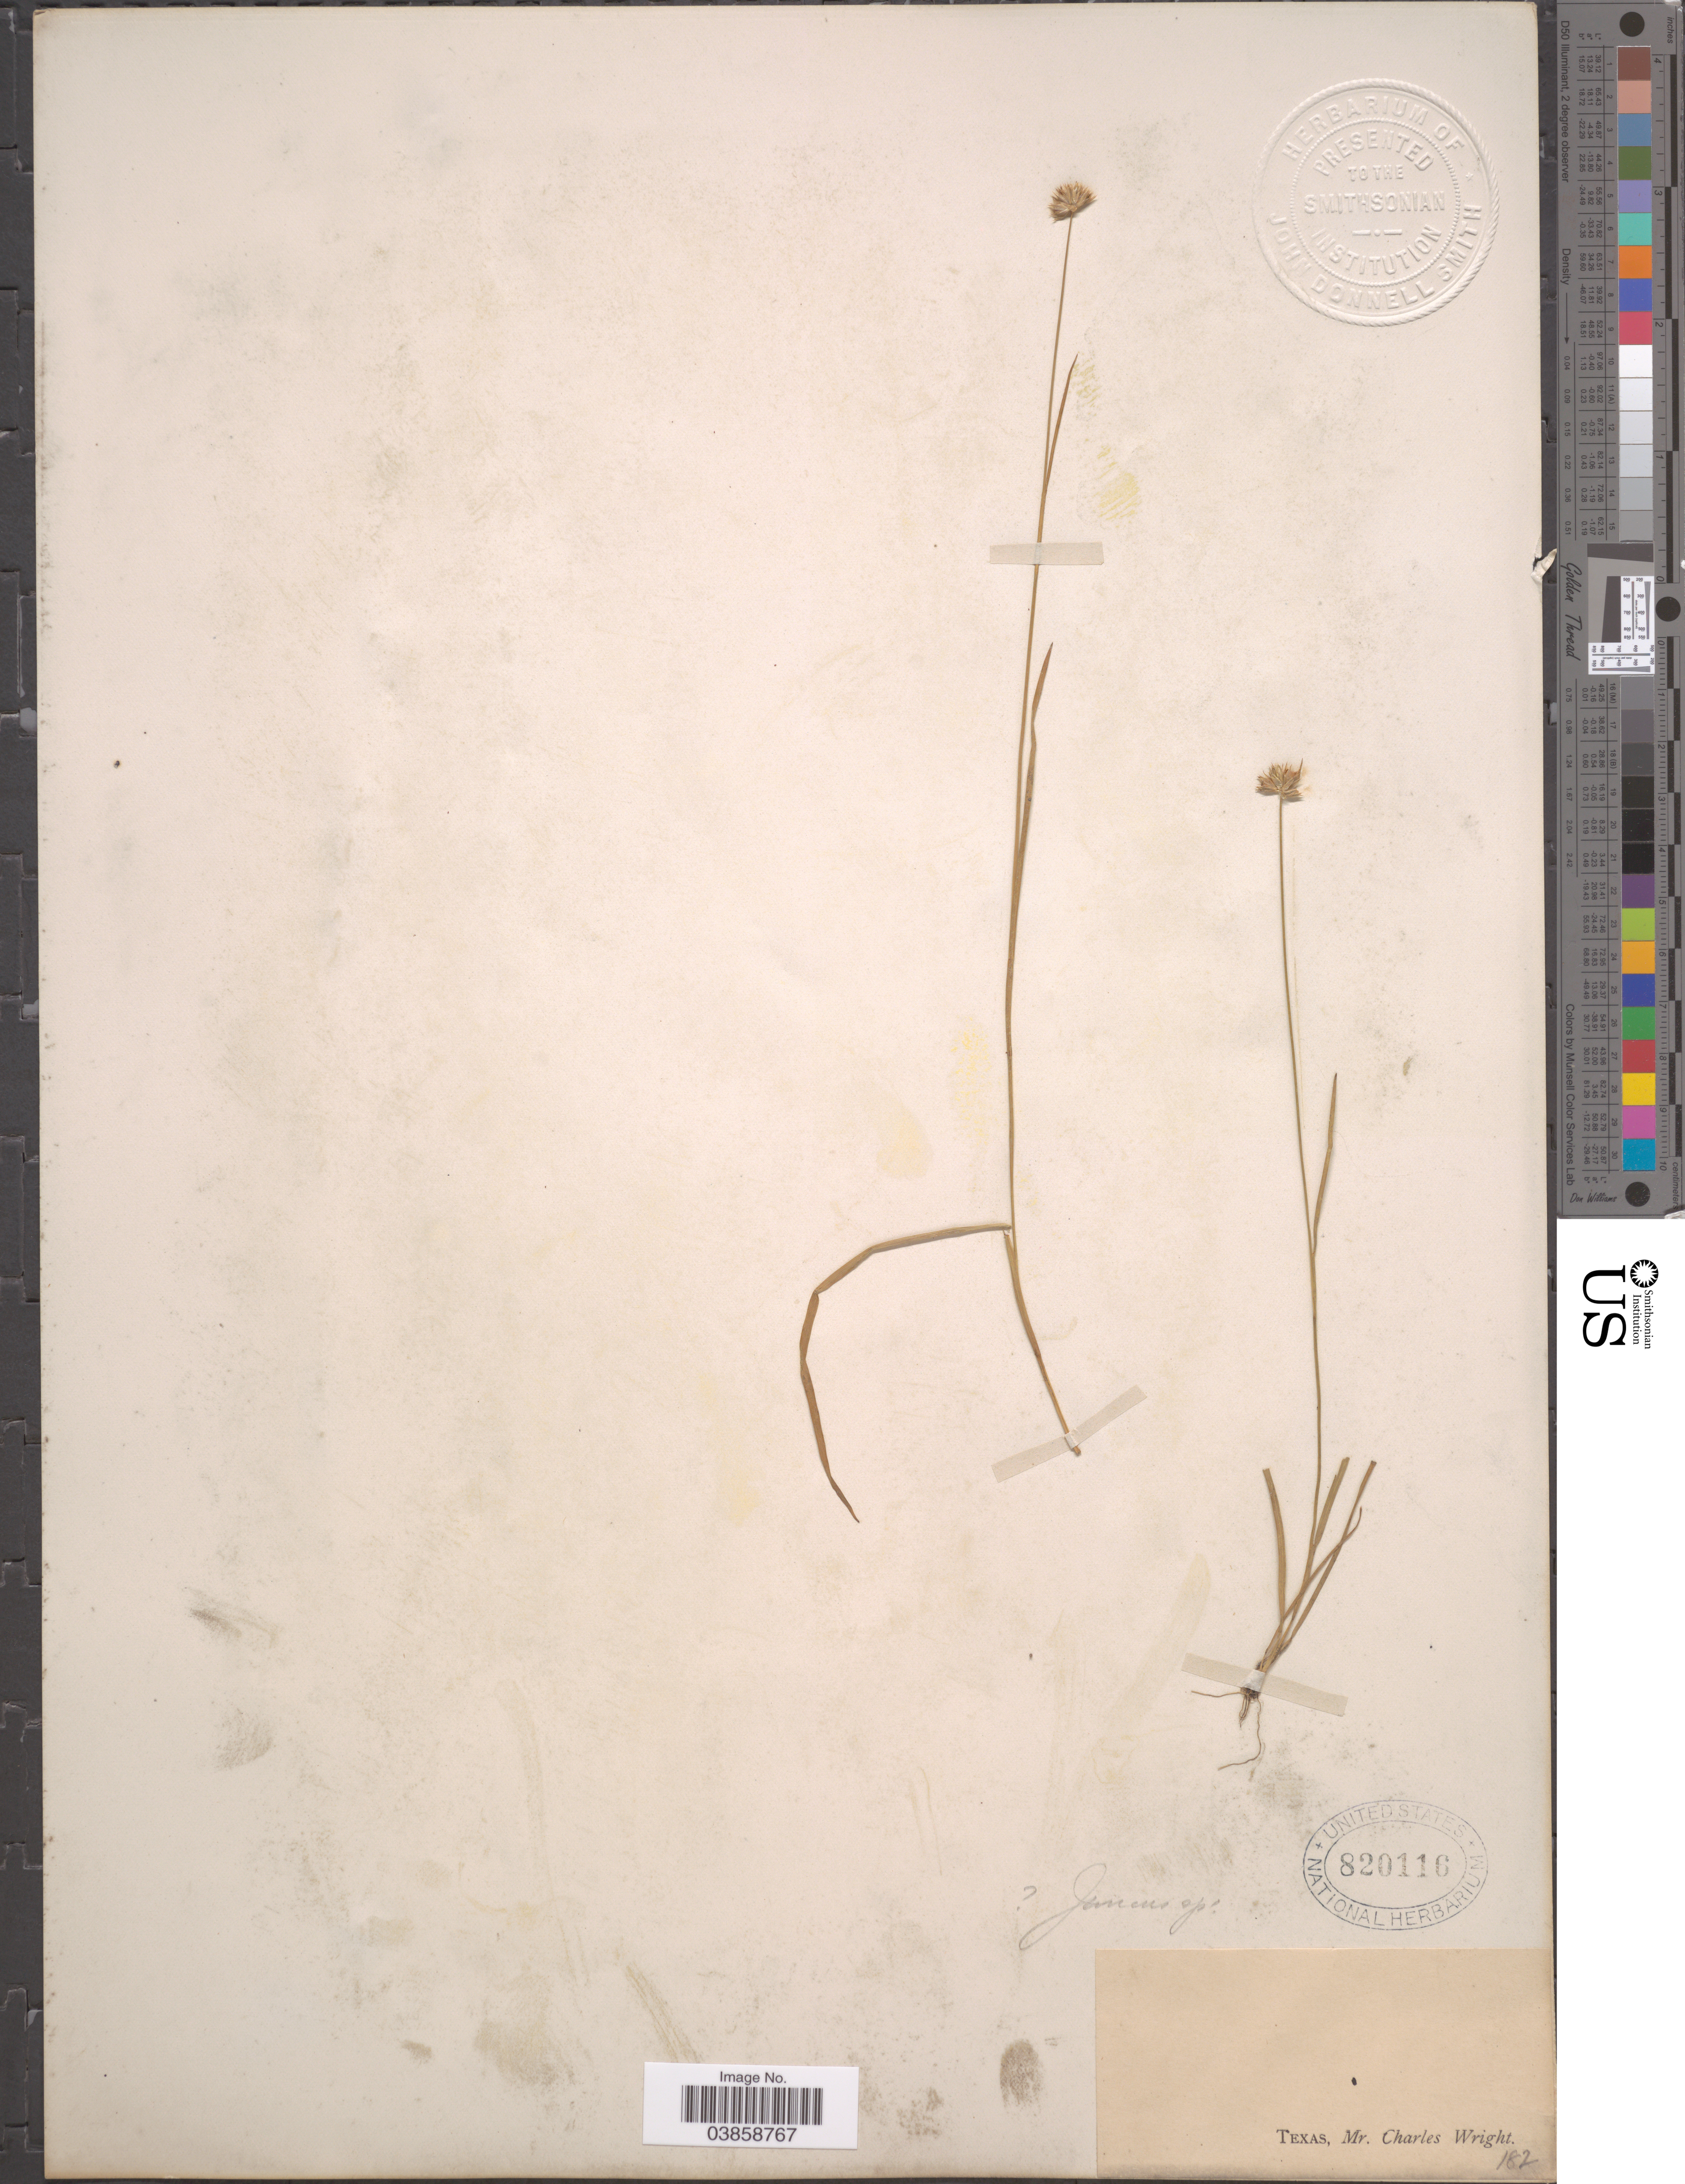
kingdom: Plantae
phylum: Tracheophyta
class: Liliopsida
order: Poales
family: Juncaceae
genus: Juncus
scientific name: Juncus sp.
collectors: C. Wright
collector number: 182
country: United States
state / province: Texas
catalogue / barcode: US 820116